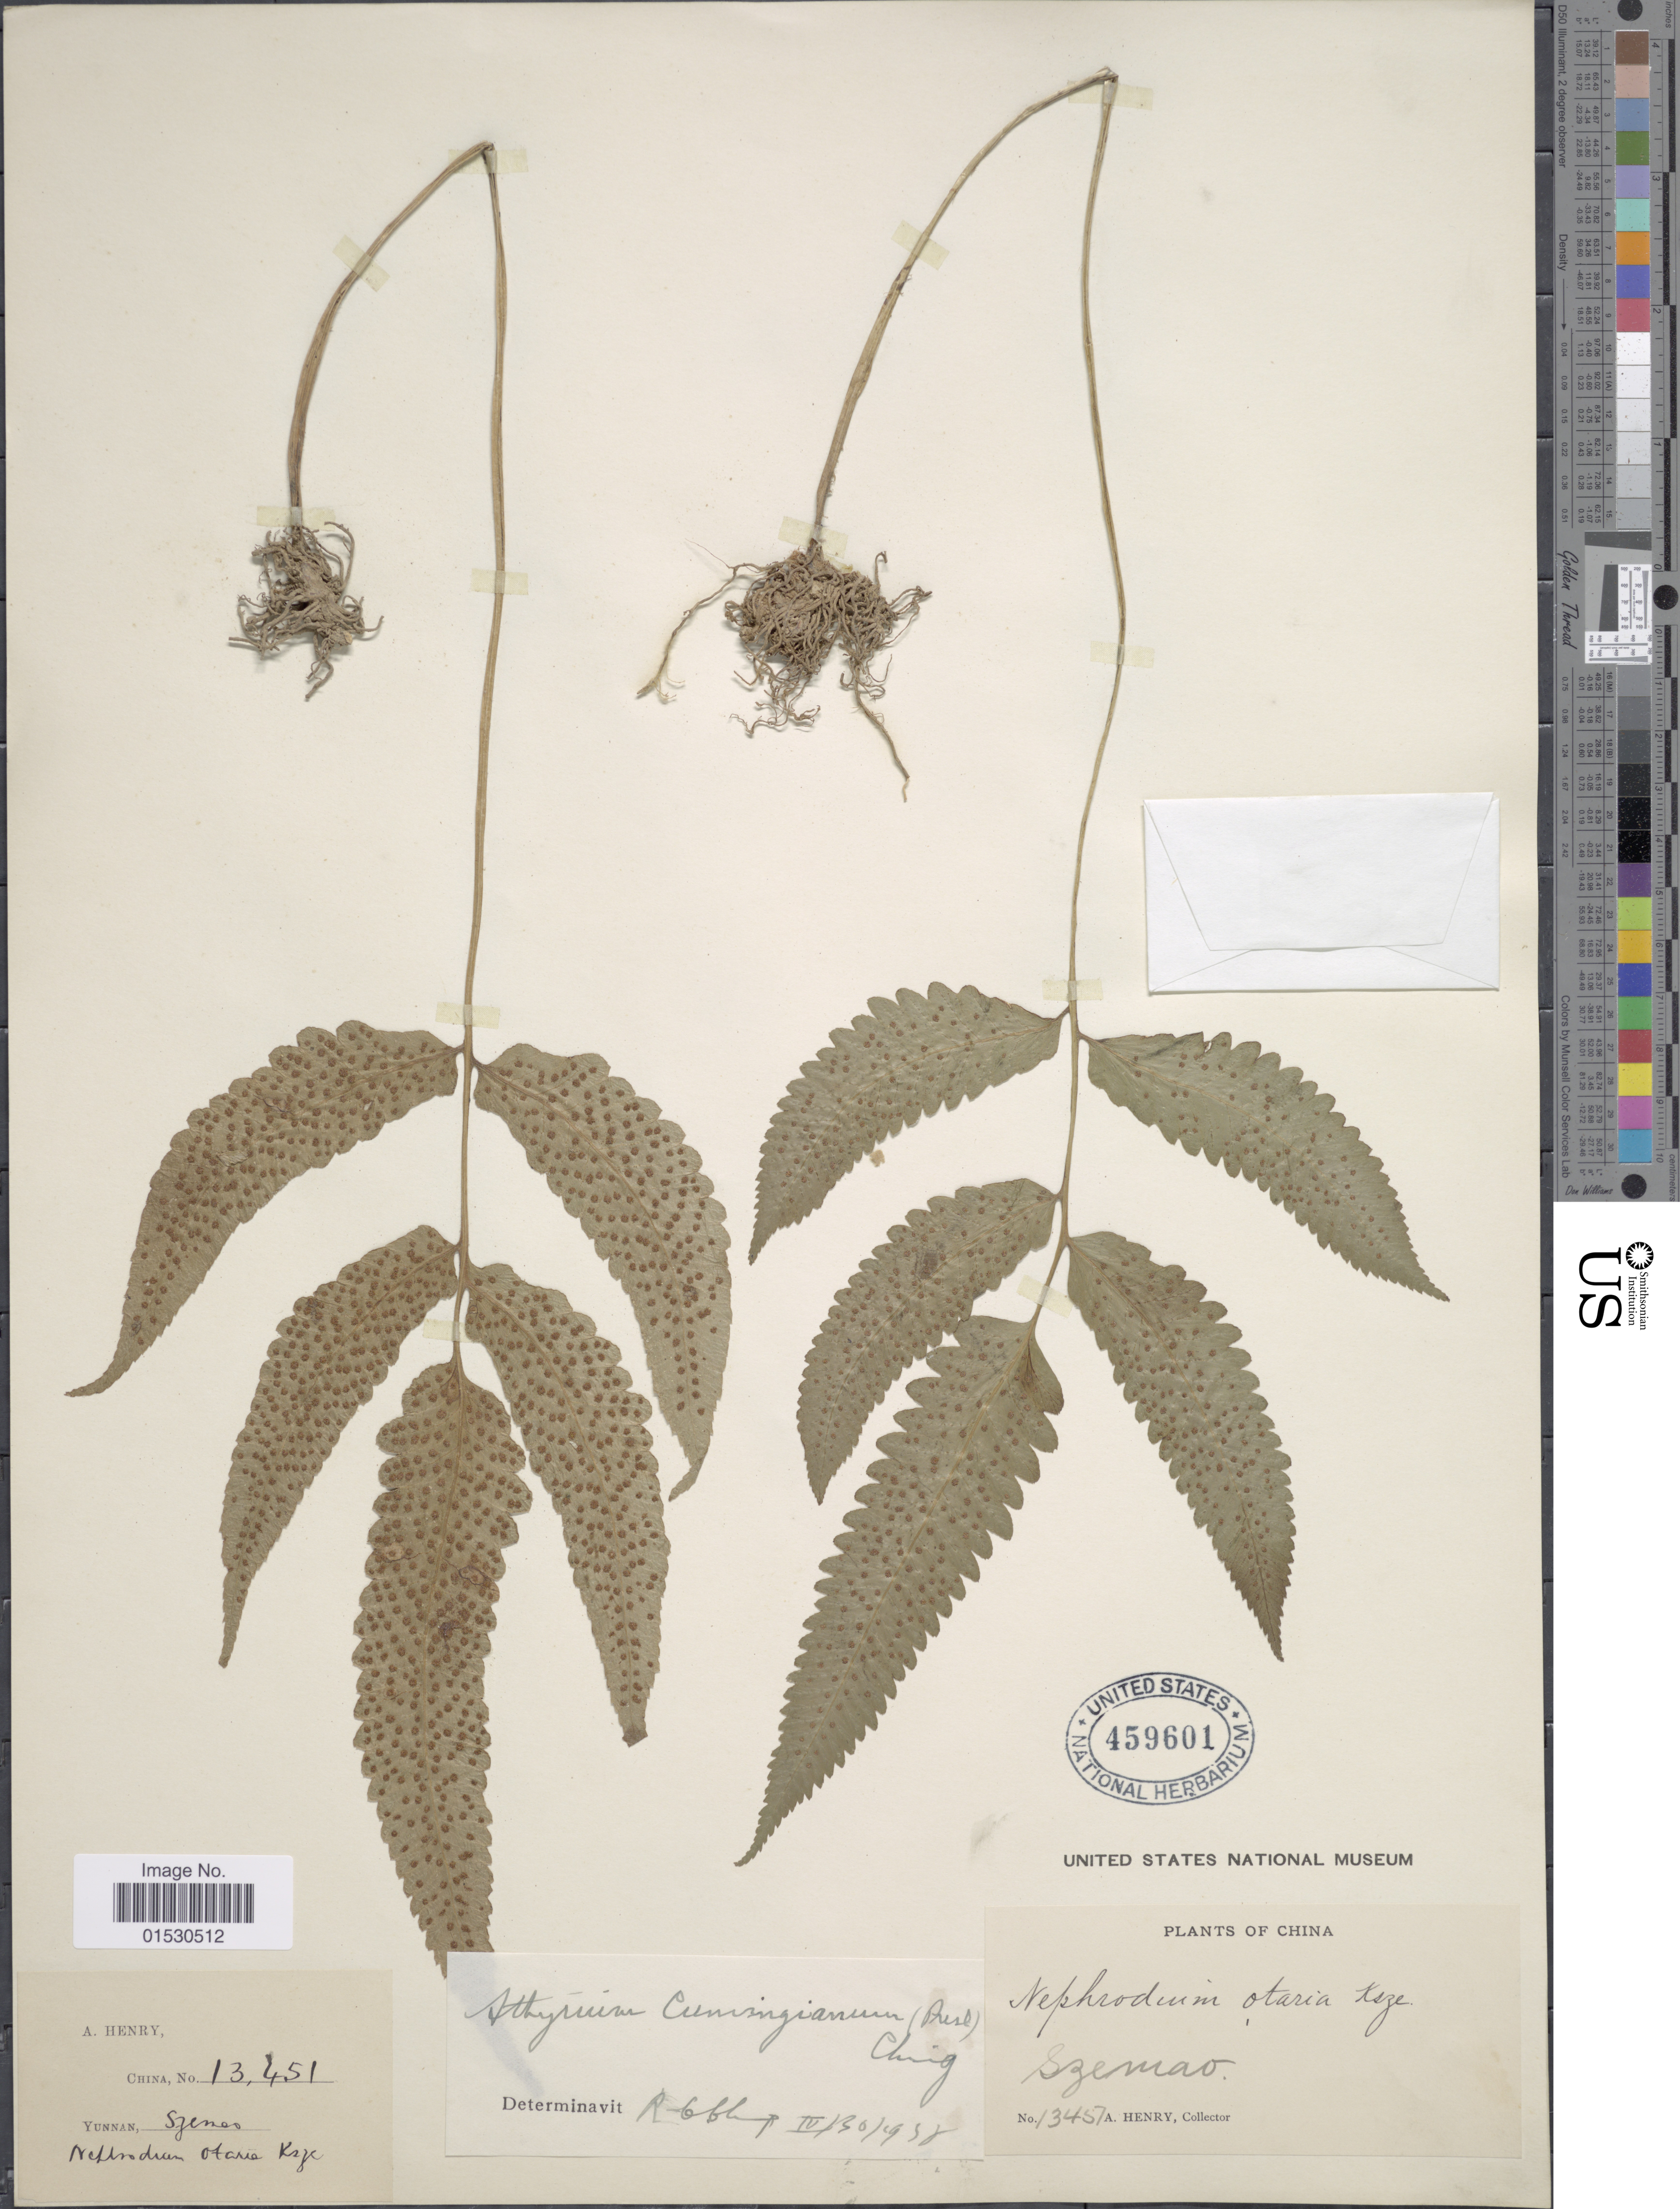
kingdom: Plantae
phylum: Tracheophyta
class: Polypodiopsida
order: Polypodiales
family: Athyriaceae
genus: Athyrium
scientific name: Athyrium cumingianum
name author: (C. Presl)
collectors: A. Henry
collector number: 13451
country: China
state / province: Yunnan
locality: Szemao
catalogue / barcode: US 459601